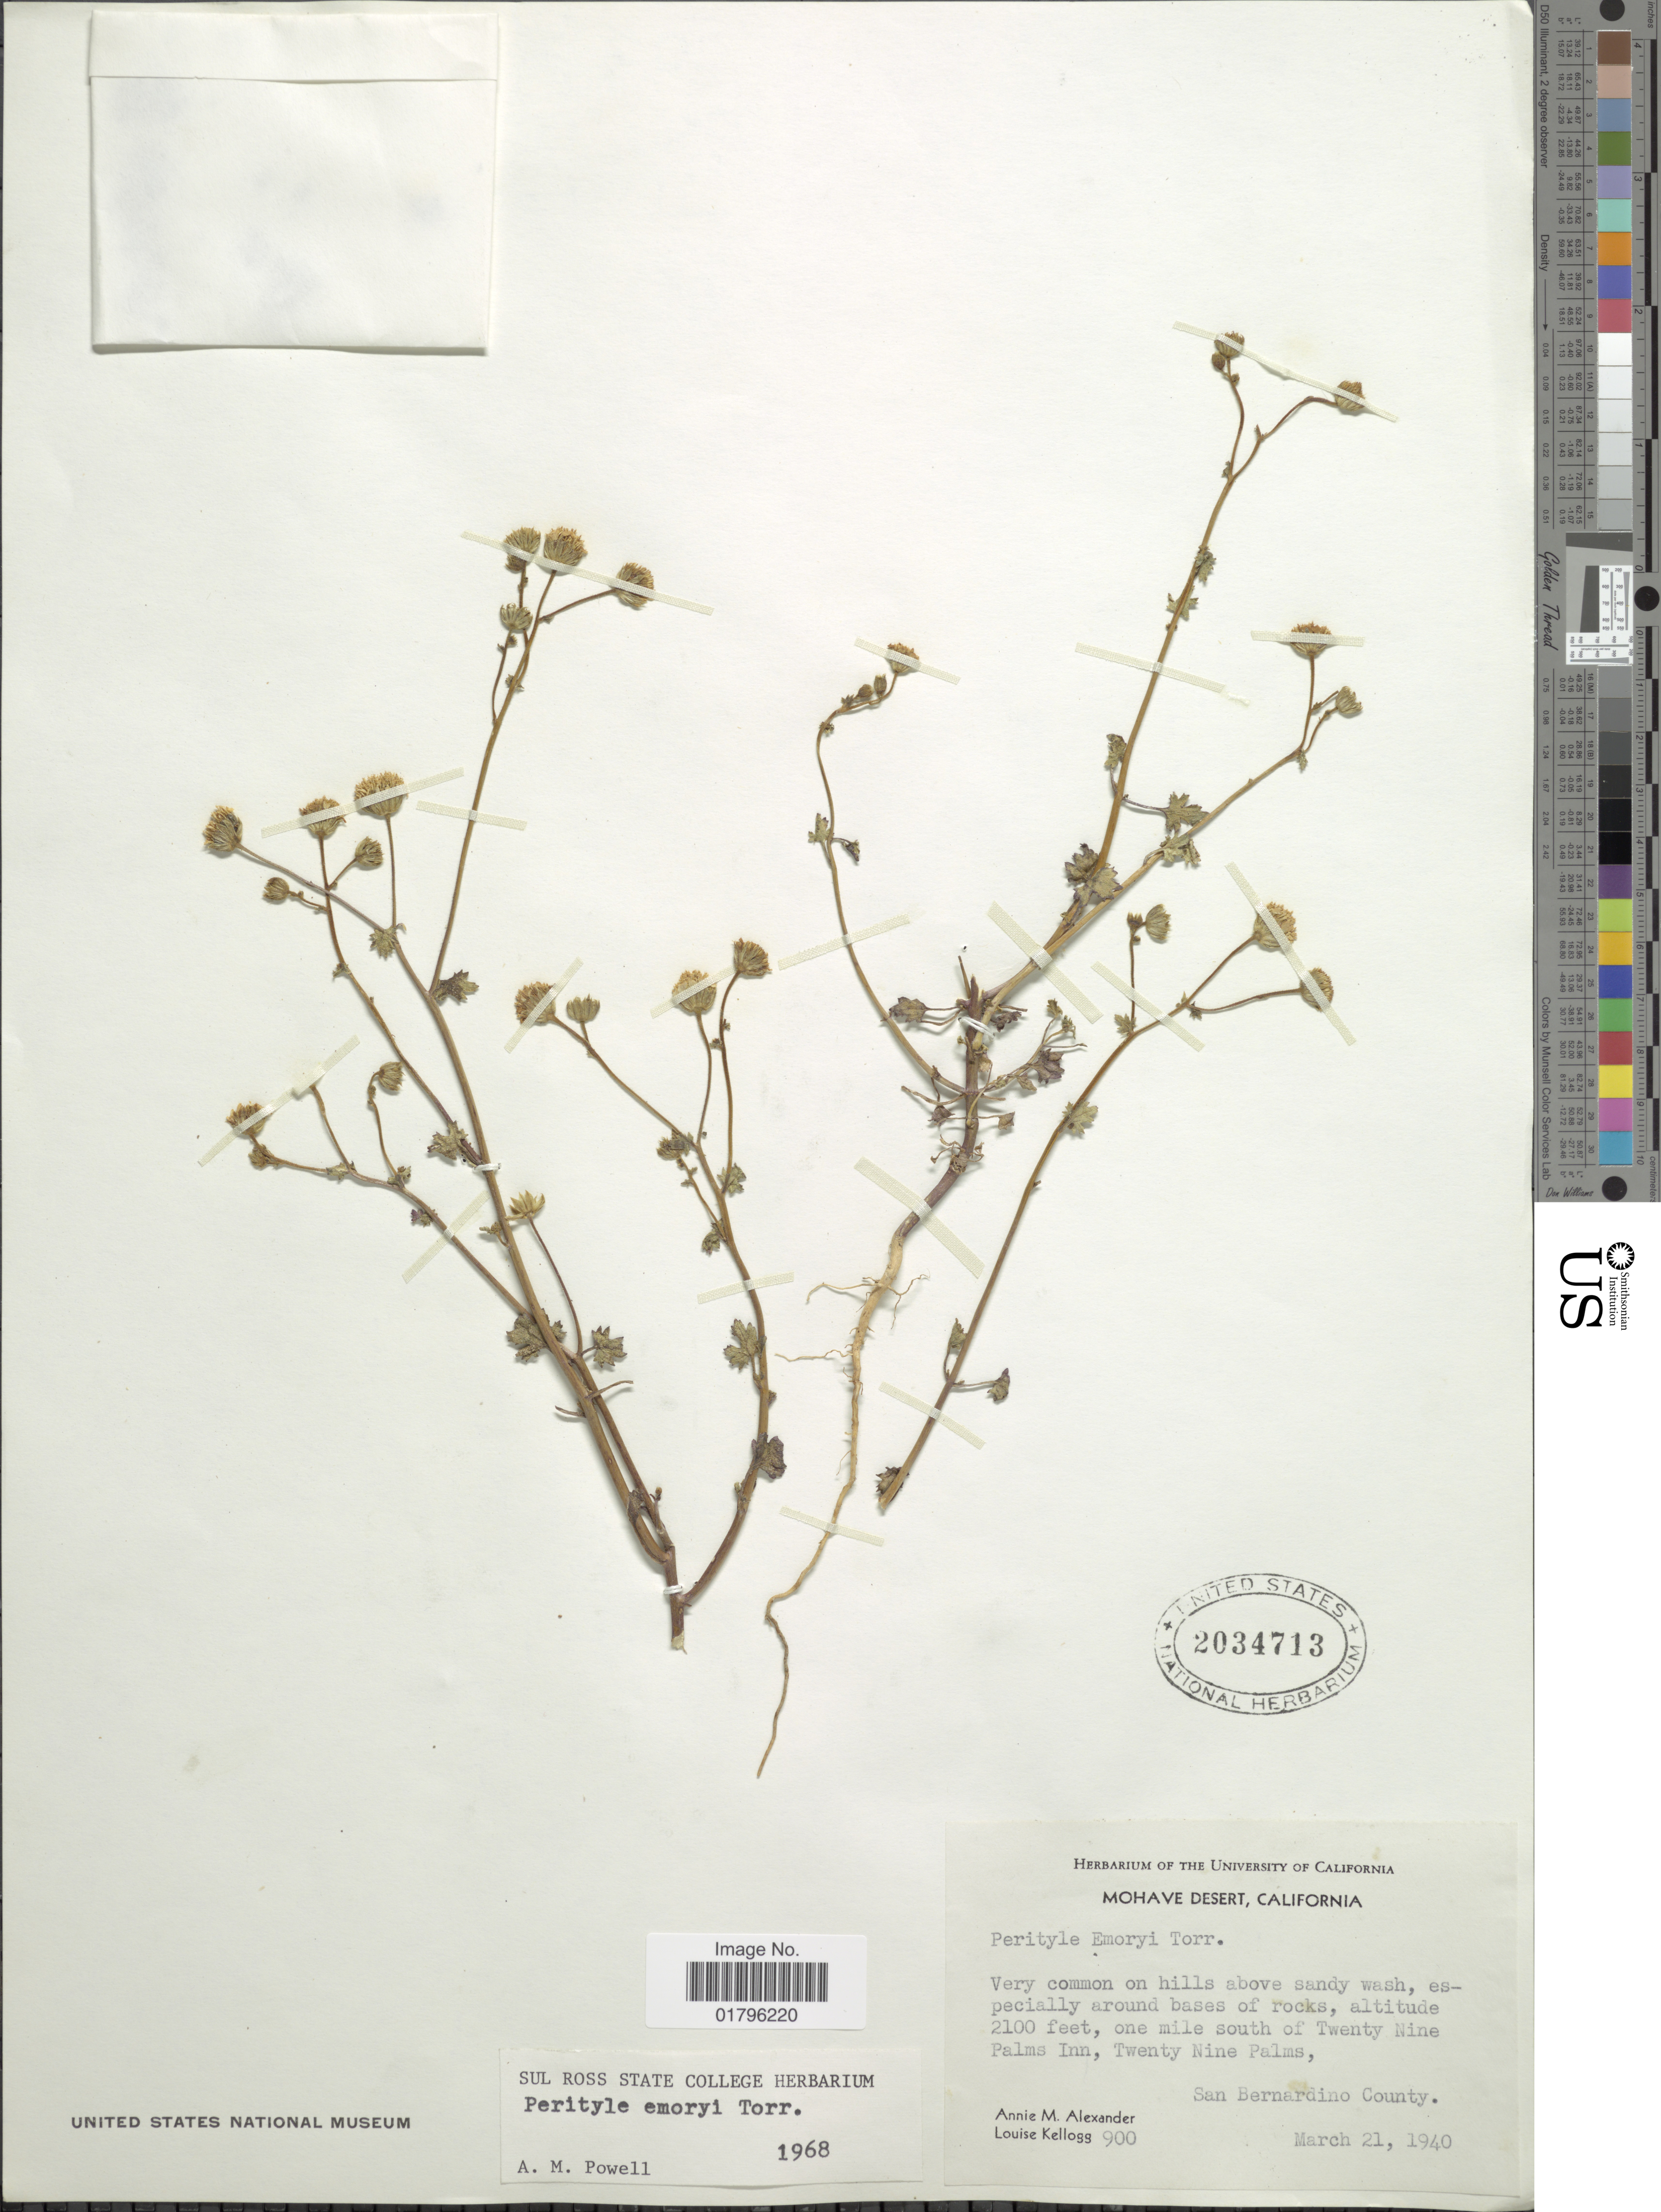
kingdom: Plantae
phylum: Tracheophyta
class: Magnoliopsida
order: Asterales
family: Asteraceae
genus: Perityle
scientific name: Perityle emoryi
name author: Torr.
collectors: A. M. Alexander & L. Kellogg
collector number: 900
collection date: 1940-03-21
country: United States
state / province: California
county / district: San Bernardino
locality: Mohave Desert. One mile south of Twenty Nine Palms Inn, Twenty Nine Palms, San Bernardino County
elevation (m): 640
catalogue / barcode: US 2034713